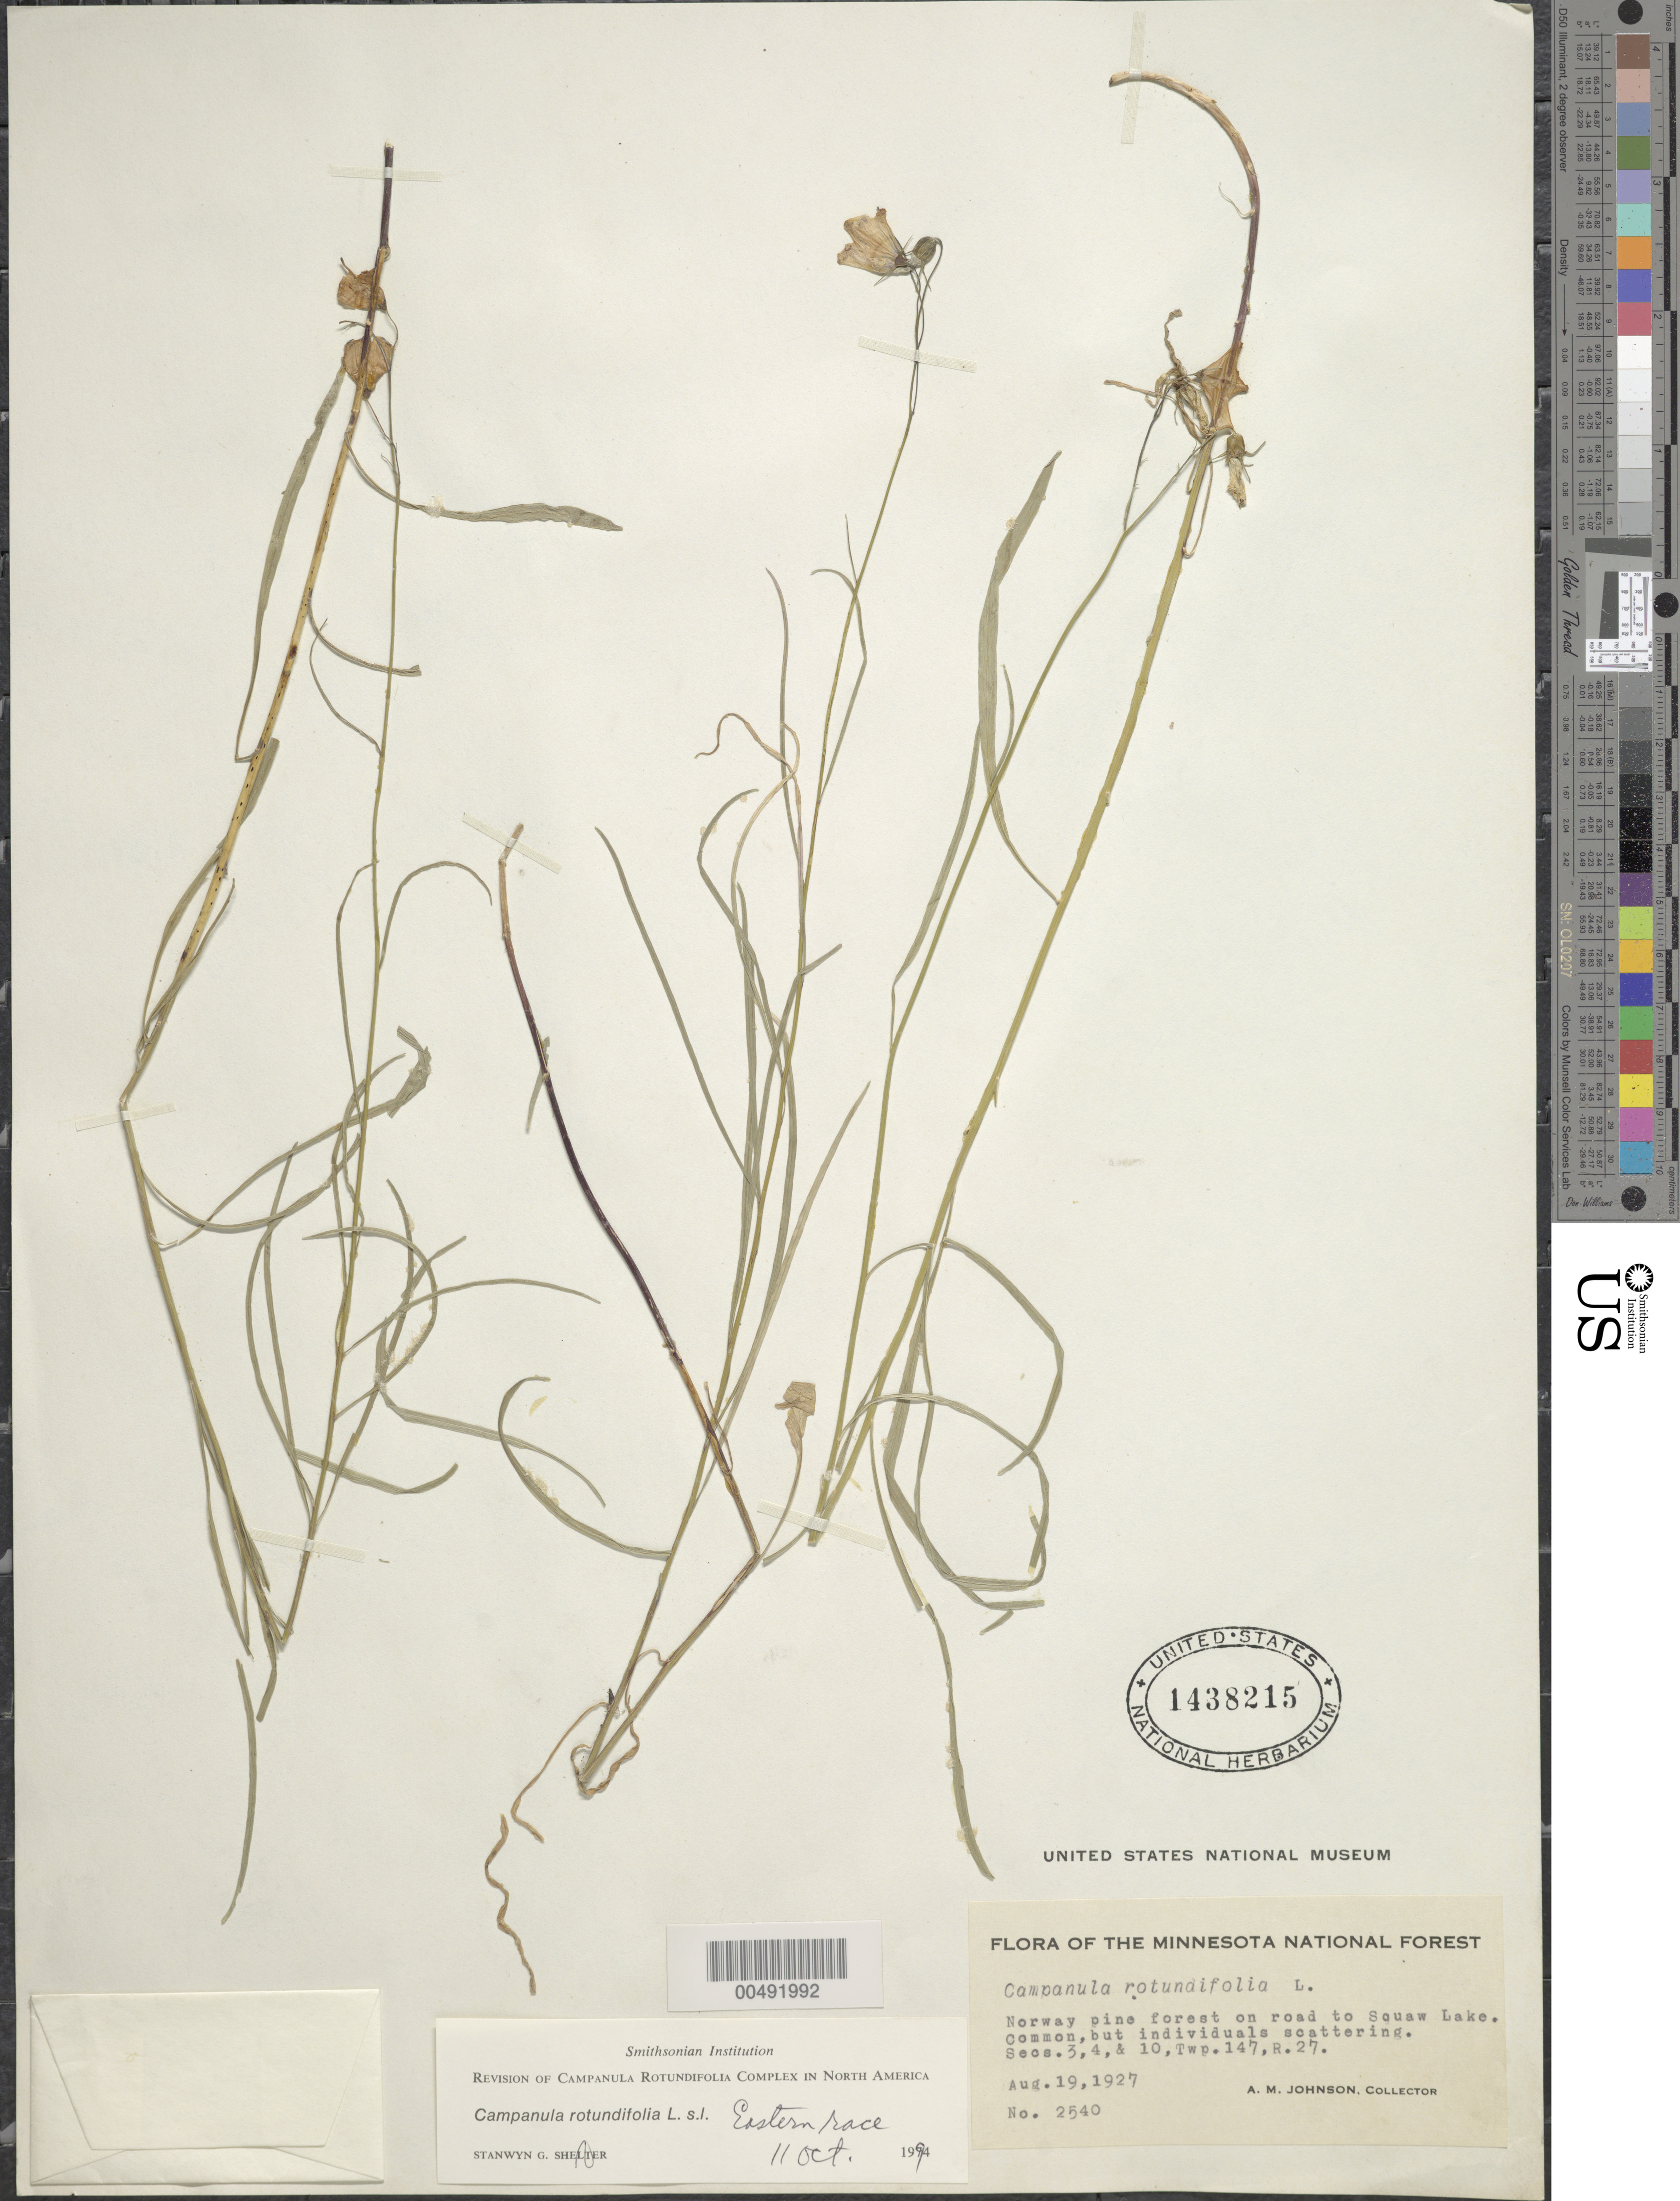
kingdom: Plantae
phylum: Tracheophyta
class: Magnoliopsida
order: Asterales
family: Campanulaceae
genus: Campanula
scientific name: Campanula rotundifolia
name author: L.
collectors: A. M. Johnson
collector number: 2540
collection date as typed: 19 Aug 1927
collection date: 1927-08-19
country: United States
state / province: Minnesota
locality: road to Squaw Lake, Secs. 3, 4, & 10, Twp.147, R. 27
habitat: Norway pine forest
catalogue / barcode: US 1438215